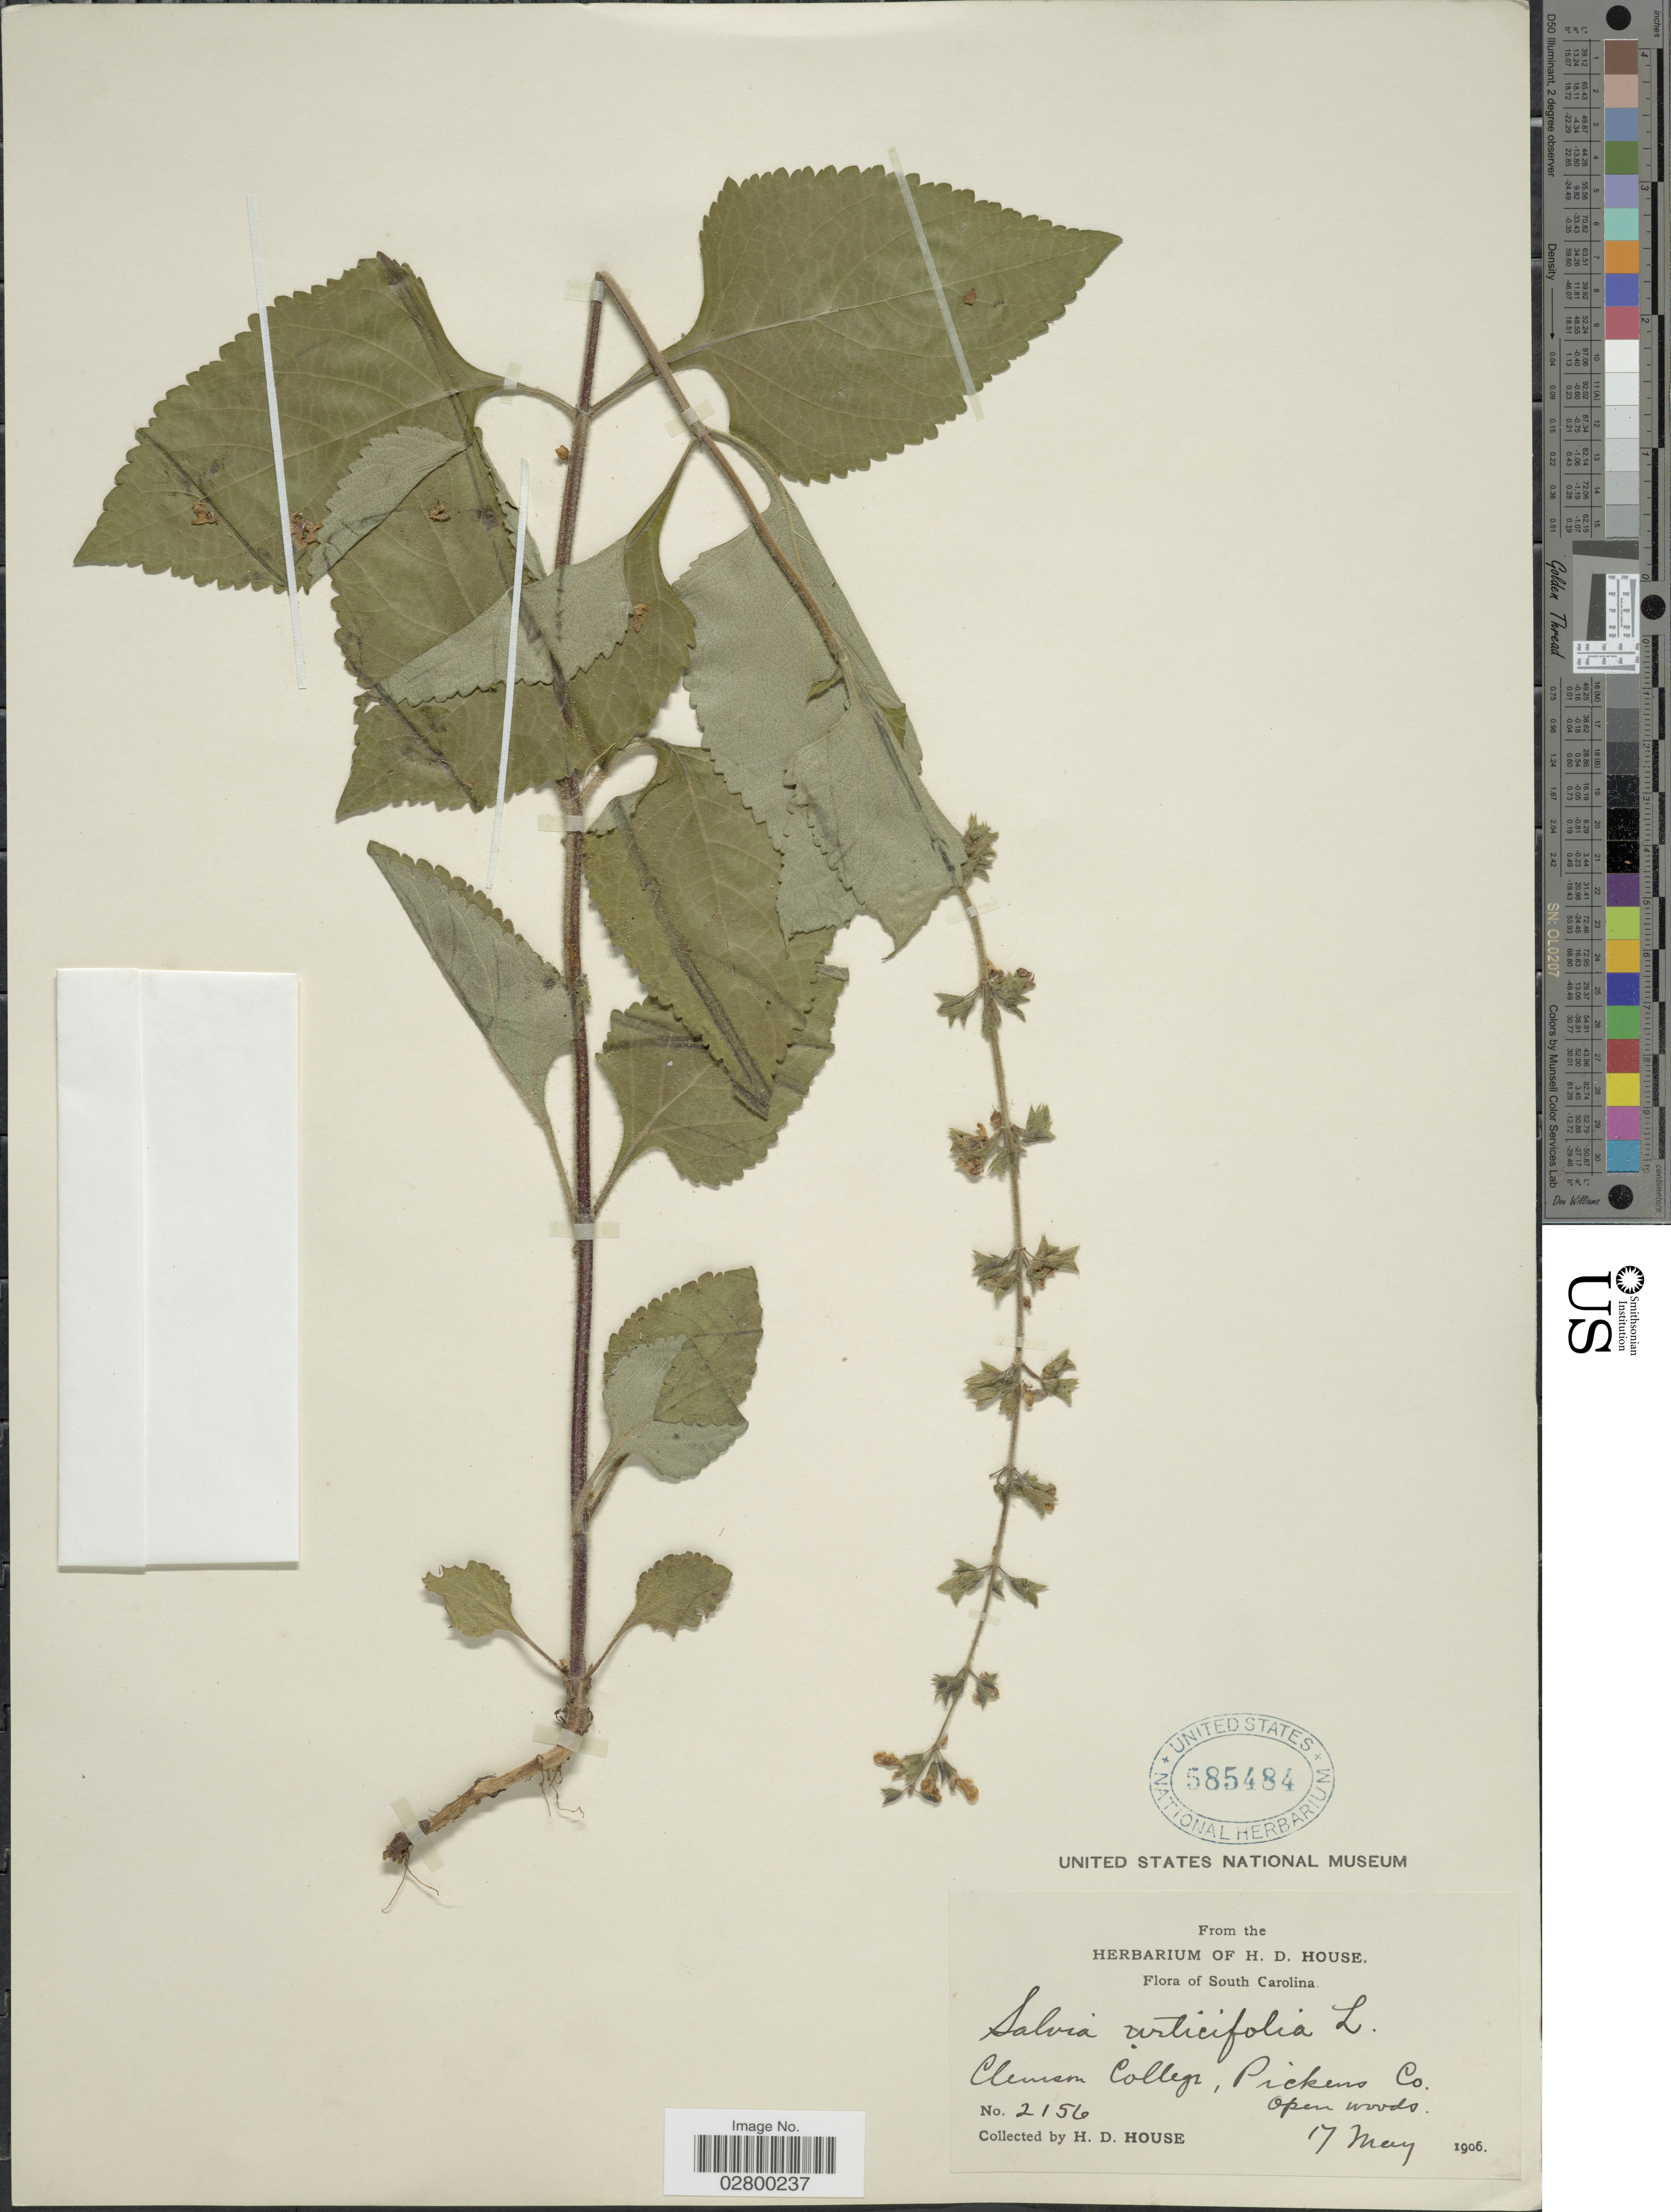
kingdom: Plantae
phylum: Tracheophyta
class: Magnoliopsida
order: Lamiales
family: Lamiaceae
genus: Salvia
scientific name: Salvia urticifolia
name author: L.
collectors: H. D. House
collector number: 2156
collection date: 1906-05-17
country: United States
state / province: South Carolina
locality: Clenson College, Pickens Co.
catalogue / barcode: US 585484